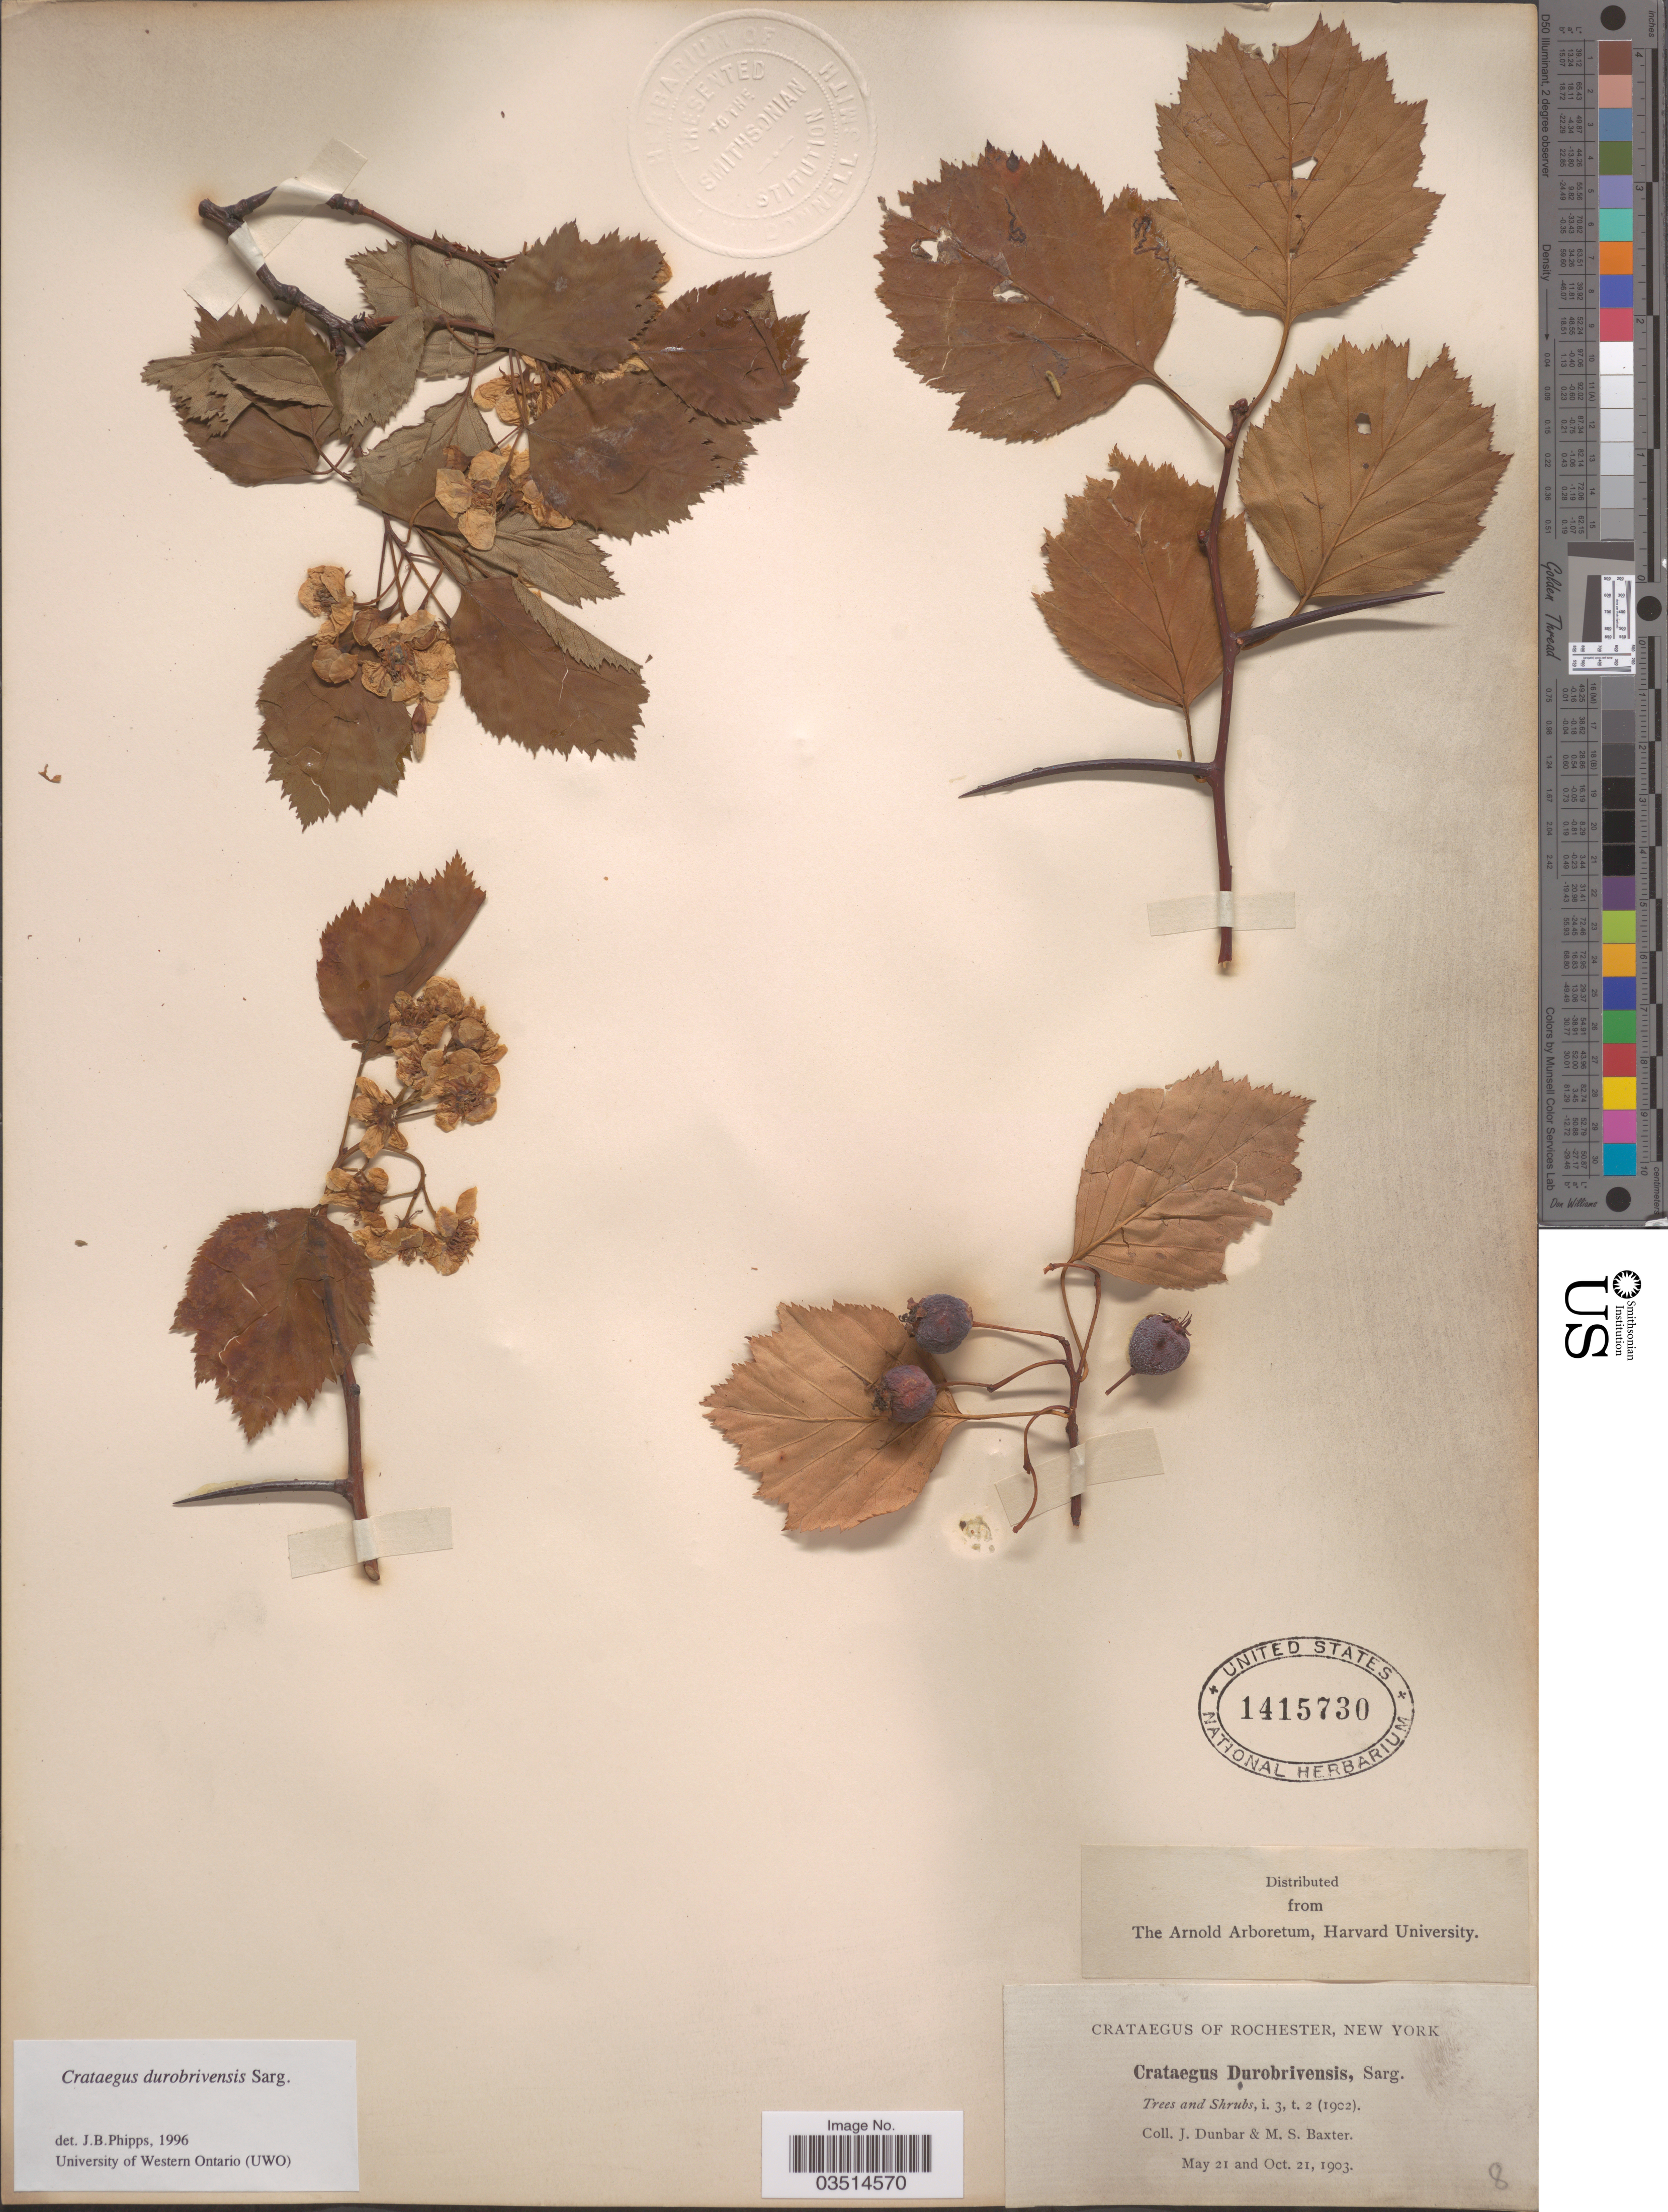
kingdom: Plantae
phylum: Tracheophyta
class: Magnoliopsida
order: Rosales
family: Rosaceae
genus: Crataegus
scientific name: Crataegus durobrivensis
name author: Sarg.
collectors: J. Dunbar & M. Baxter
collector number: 8?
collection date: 1903-05-21/1903-10-21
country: United States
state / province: New York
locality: Rochester.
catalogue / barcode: US 1415730